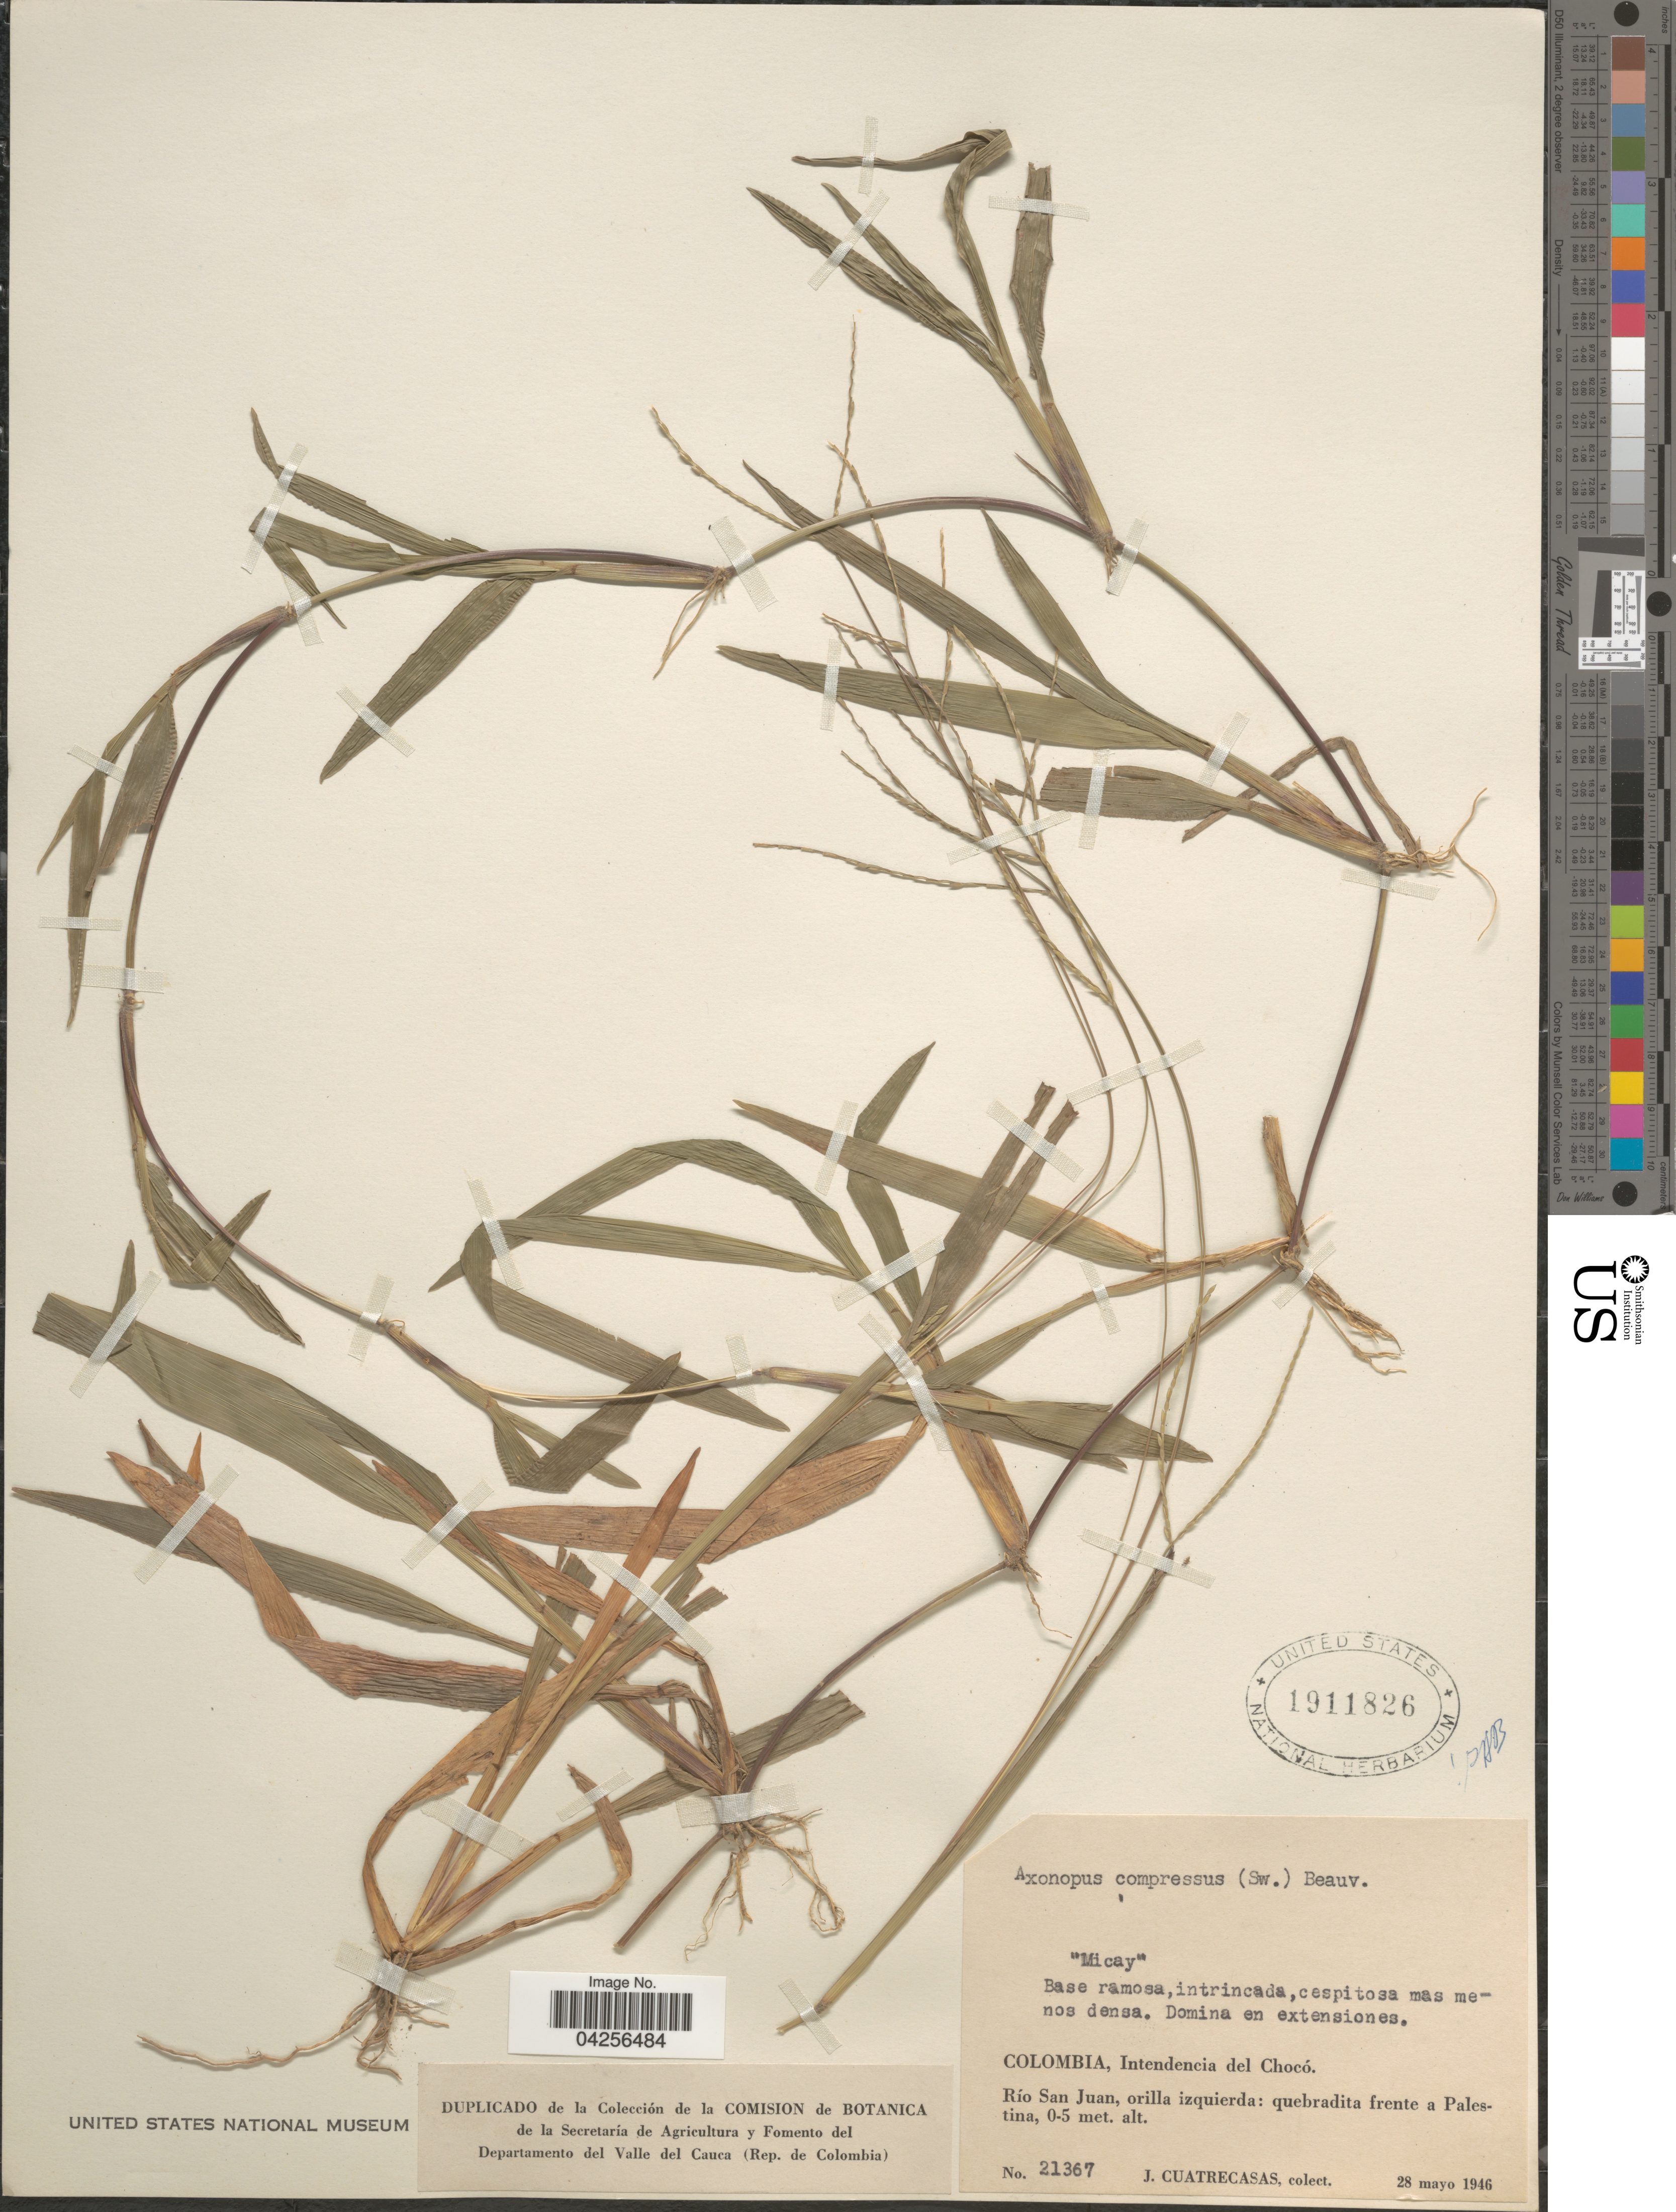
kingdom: Plantae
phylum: Tracheophyta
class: Liliopsida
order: Poales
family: Poaceae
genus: Axonopus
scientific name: Axonopus compressus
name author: (Sw.) P. Beauv.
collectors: J. Cuatrecasas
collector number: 21367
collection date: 1946-05-28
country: Colombia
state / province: Chocó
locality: Intendencia del Chocó. Río San Juan, orilla izquierda: quebradita frente a Palestina.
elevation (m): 0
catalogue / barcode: US 1911826